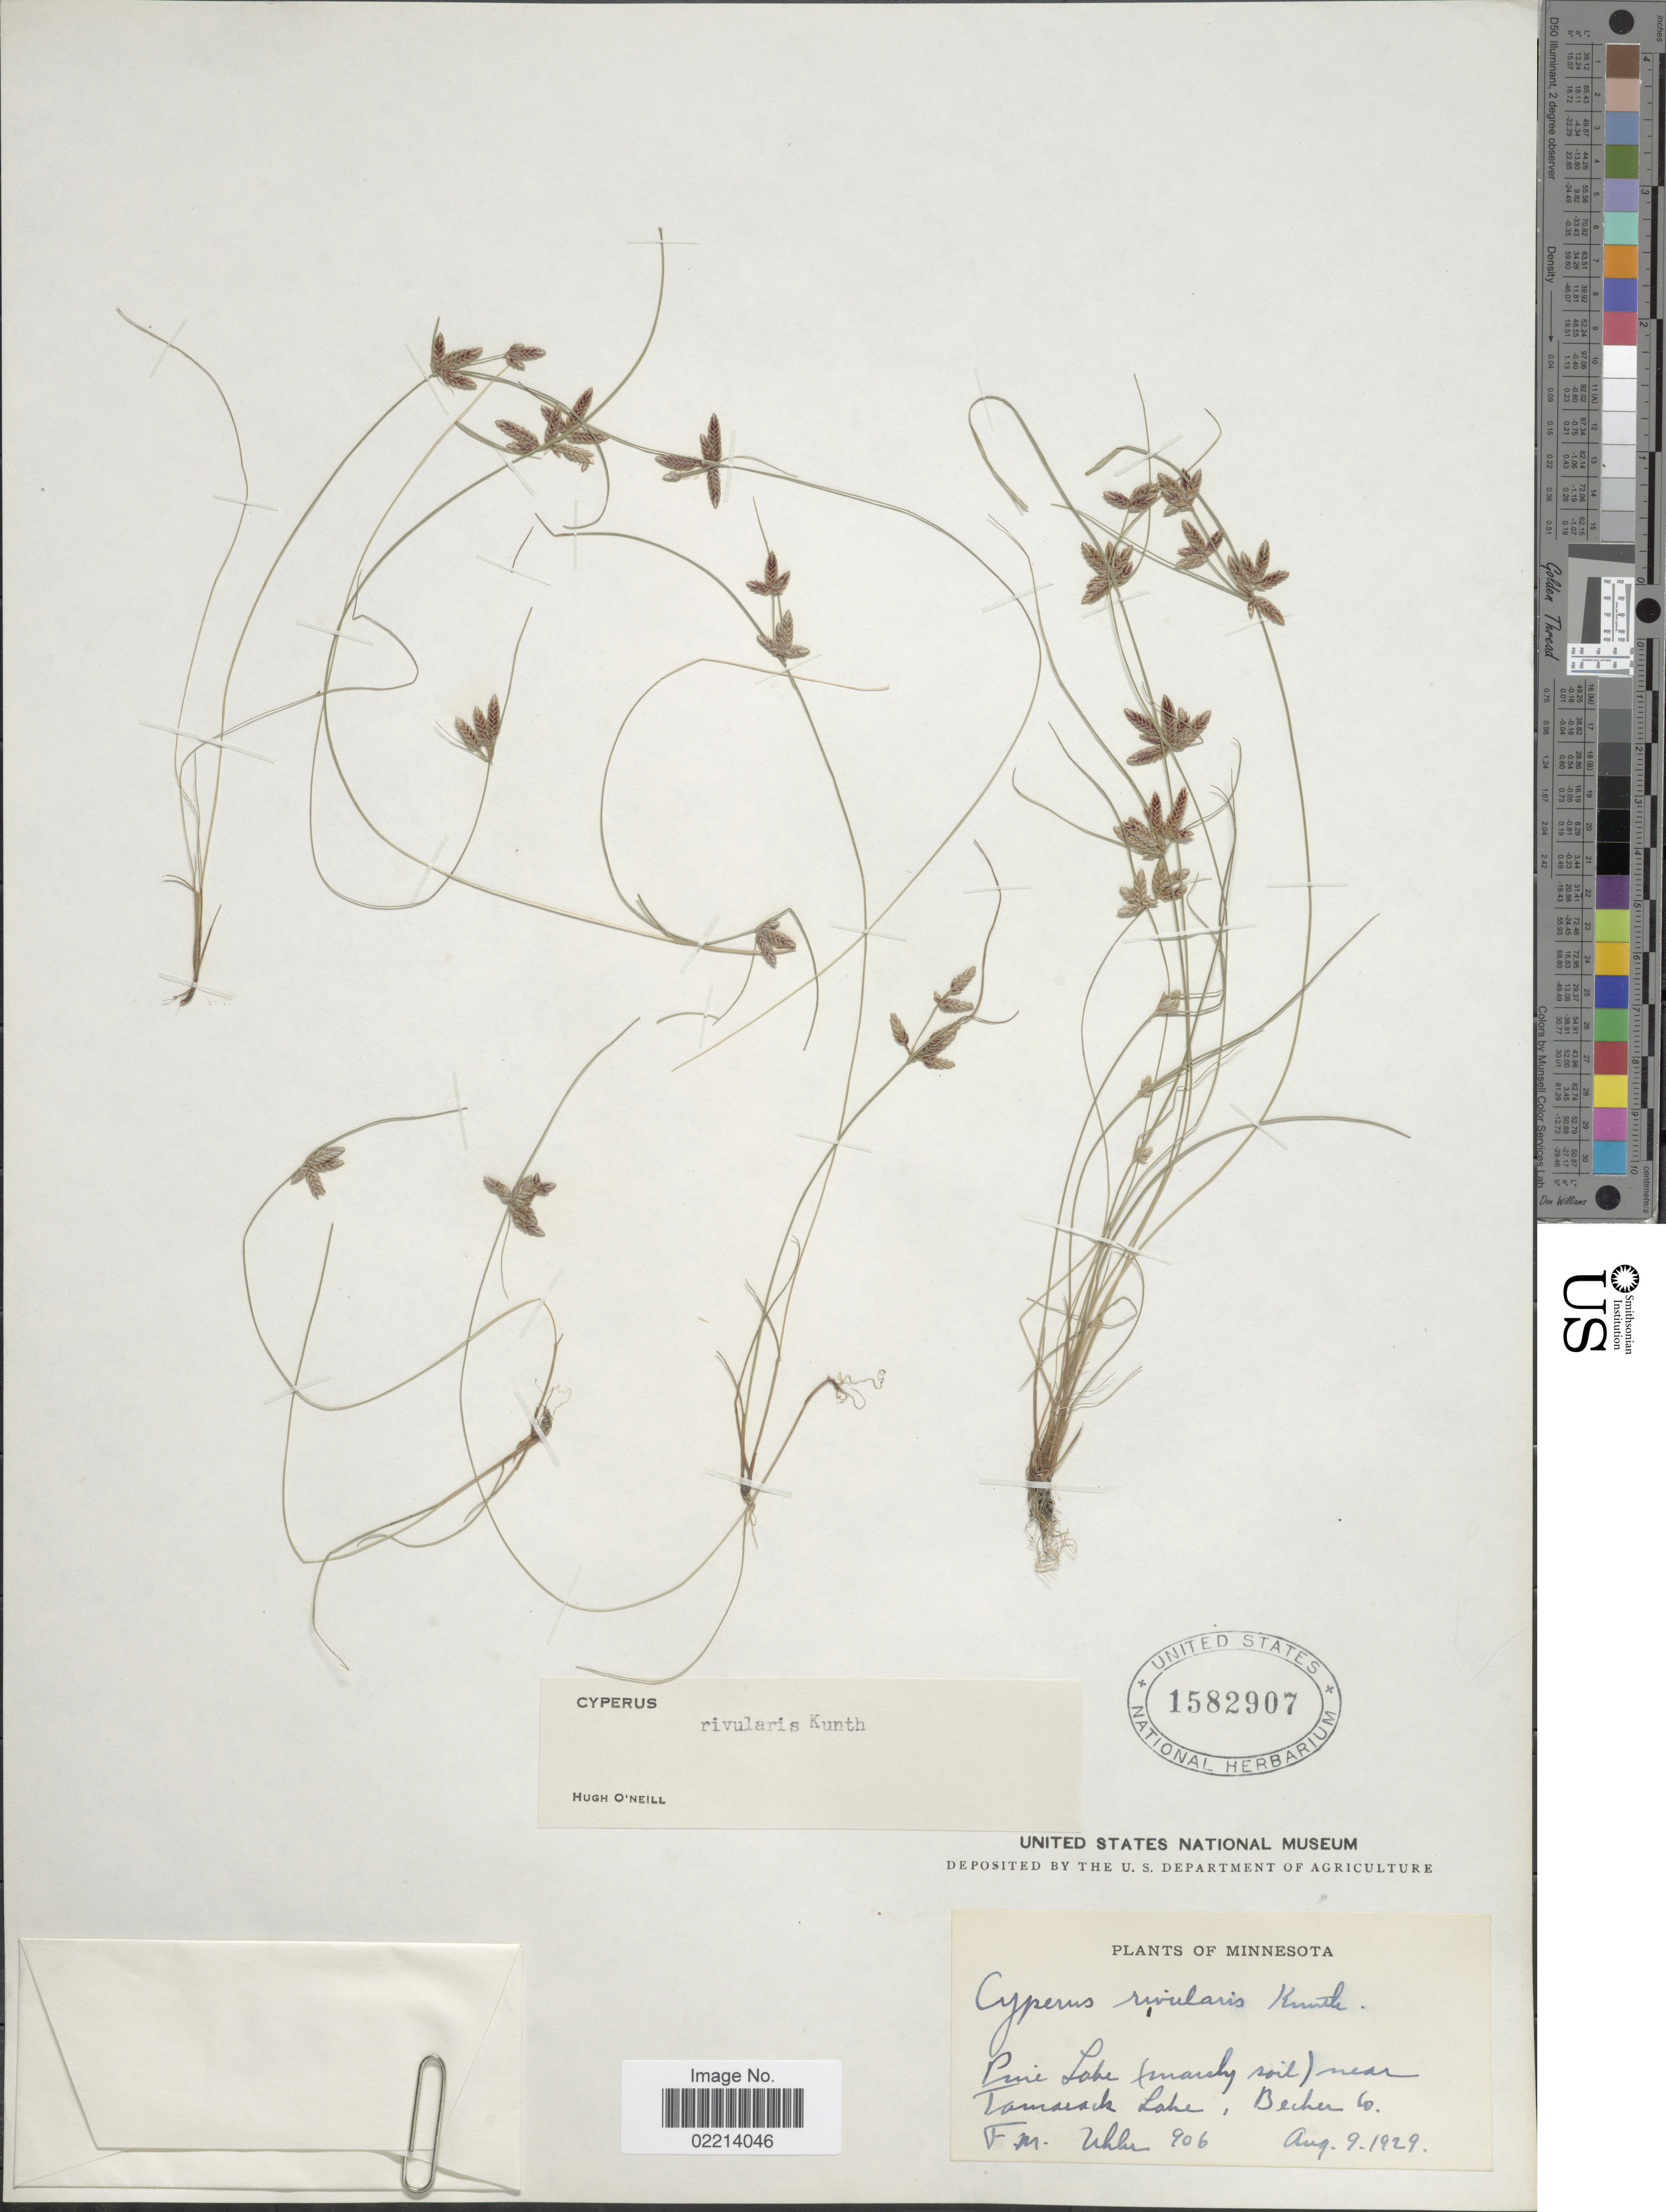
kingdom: Plantae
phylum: Tracheophyta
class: Liliopsida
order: Poales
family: Cyperaceae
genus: Cyperus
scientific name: Cyperus bipartitus Torr.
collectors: F. M. Uhler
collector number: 906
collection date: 1929-08-09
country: United States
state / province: Minnesota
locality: Pine Lake (marshy soil) near Tamarack Lake, Becker Co.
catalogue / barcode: US 1582907